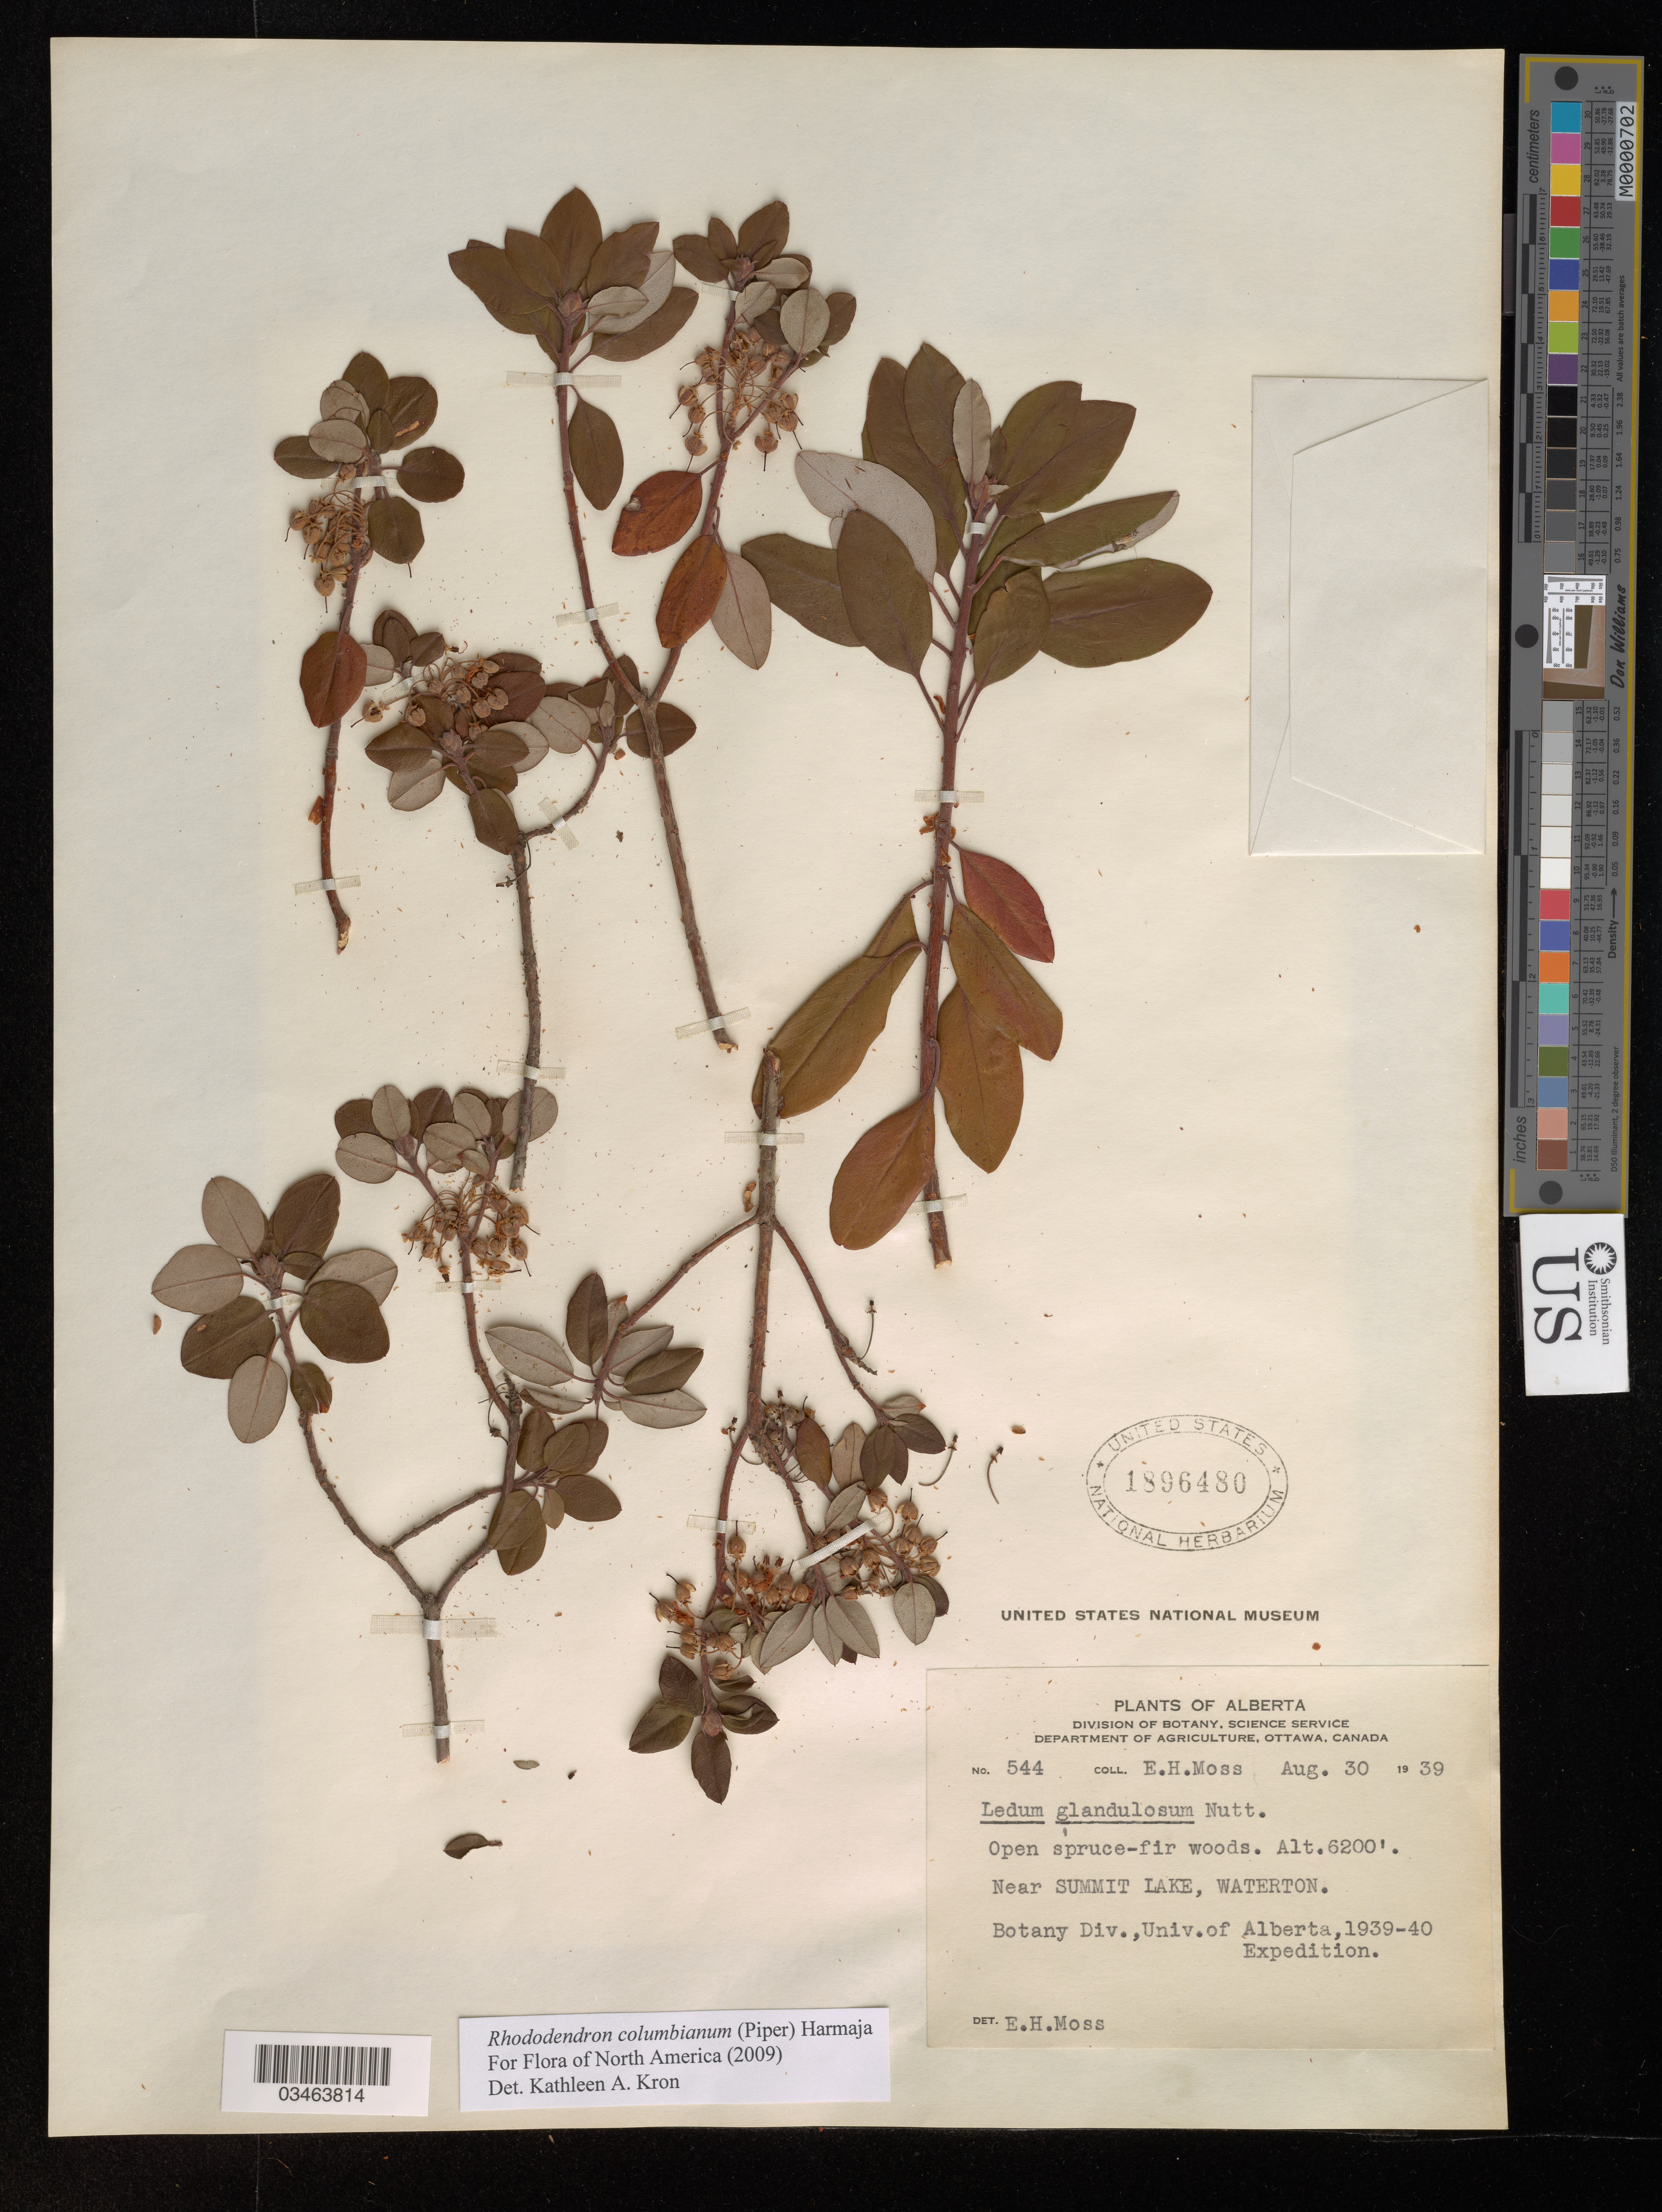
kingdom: Plantae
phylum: Tracheophyta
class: Magnoliopsida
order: Ericales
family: Ericaceae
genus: Rhododendron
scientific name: Rhododendron columbianum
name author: (Piper) Harmaja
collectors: E. Moss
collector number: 544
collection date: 1939-08-30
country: Canada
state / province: Alberta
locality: Near Summit Lake, Waterton.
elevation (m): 1890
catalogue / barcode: US 1896480